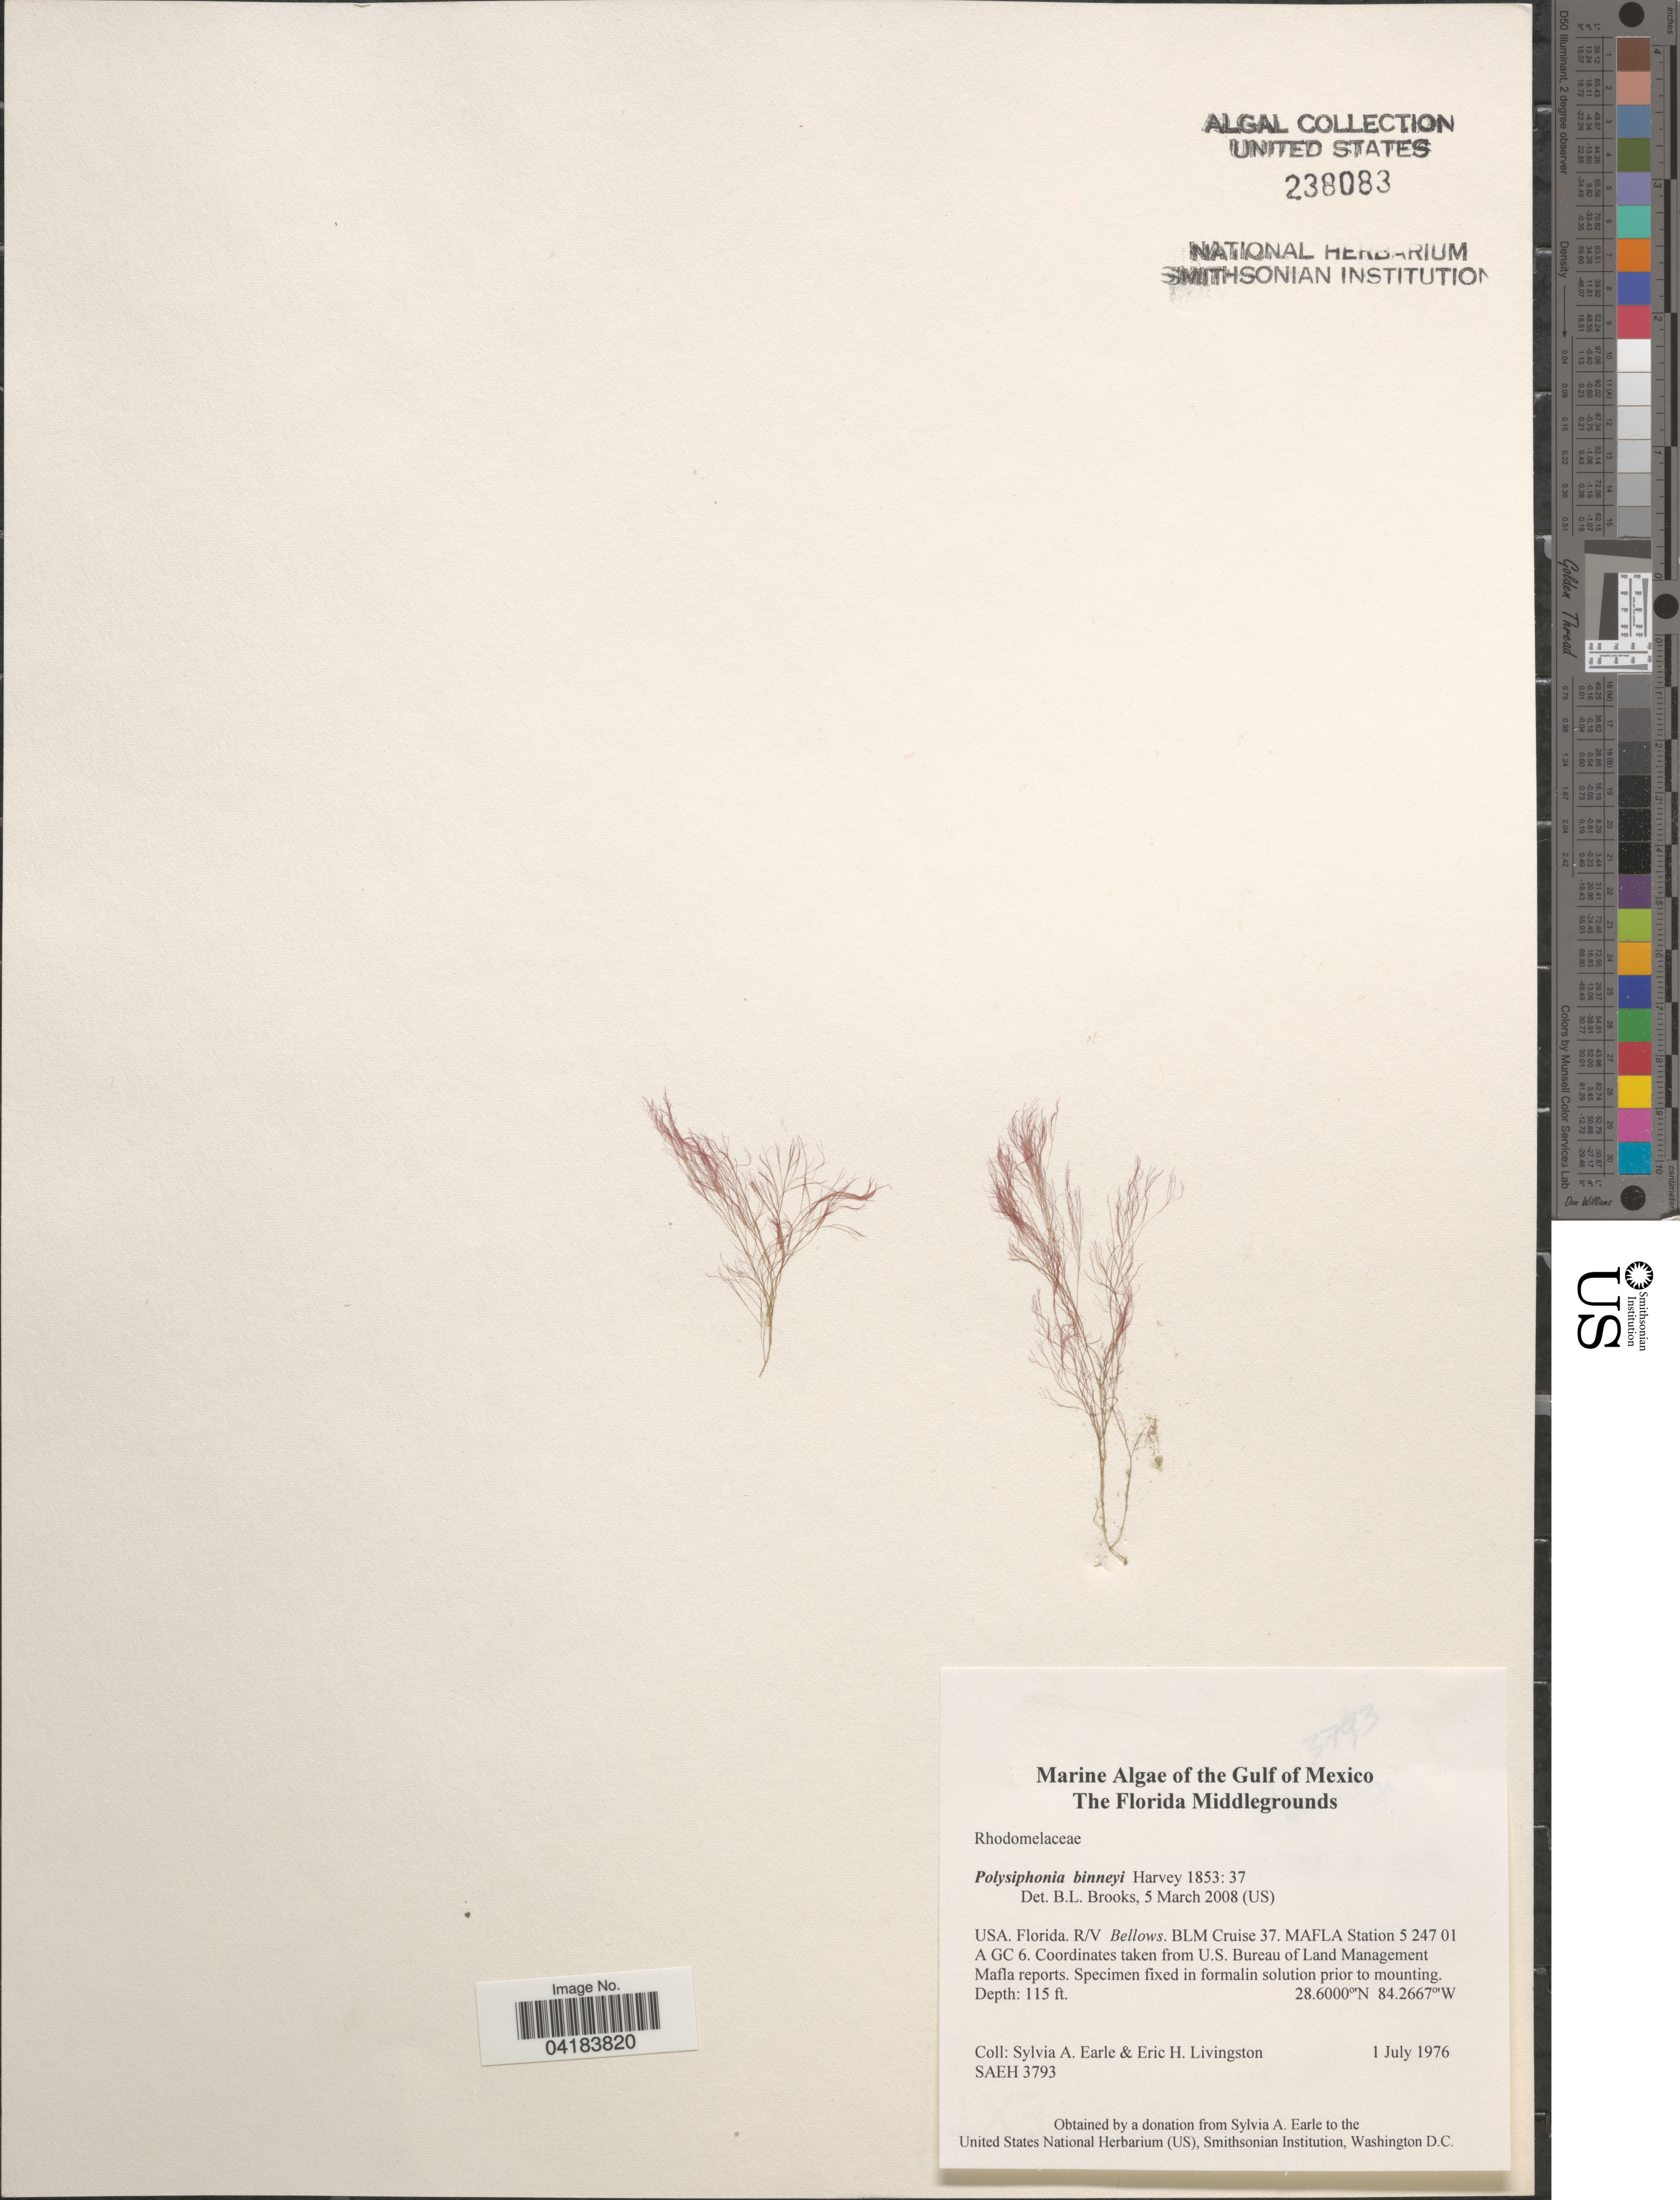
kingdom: Plantae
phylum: Rhodophyta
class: Florideophyceae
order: Ceramiales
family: Rhodomelaceae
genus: Polysiphonia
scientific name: Polysiphonia binneyi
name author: Harv.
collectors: S. A. Earle & E. Livingston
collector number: SAEH3793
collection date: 1976-07-01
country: United States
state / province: Florida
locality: Gulf of Mexico. The Florida Middlegrounds. R/V Bellows. BLM Cruise 37. MAFLA Station 5 247 01 A GC 6.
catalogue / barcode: US 238083